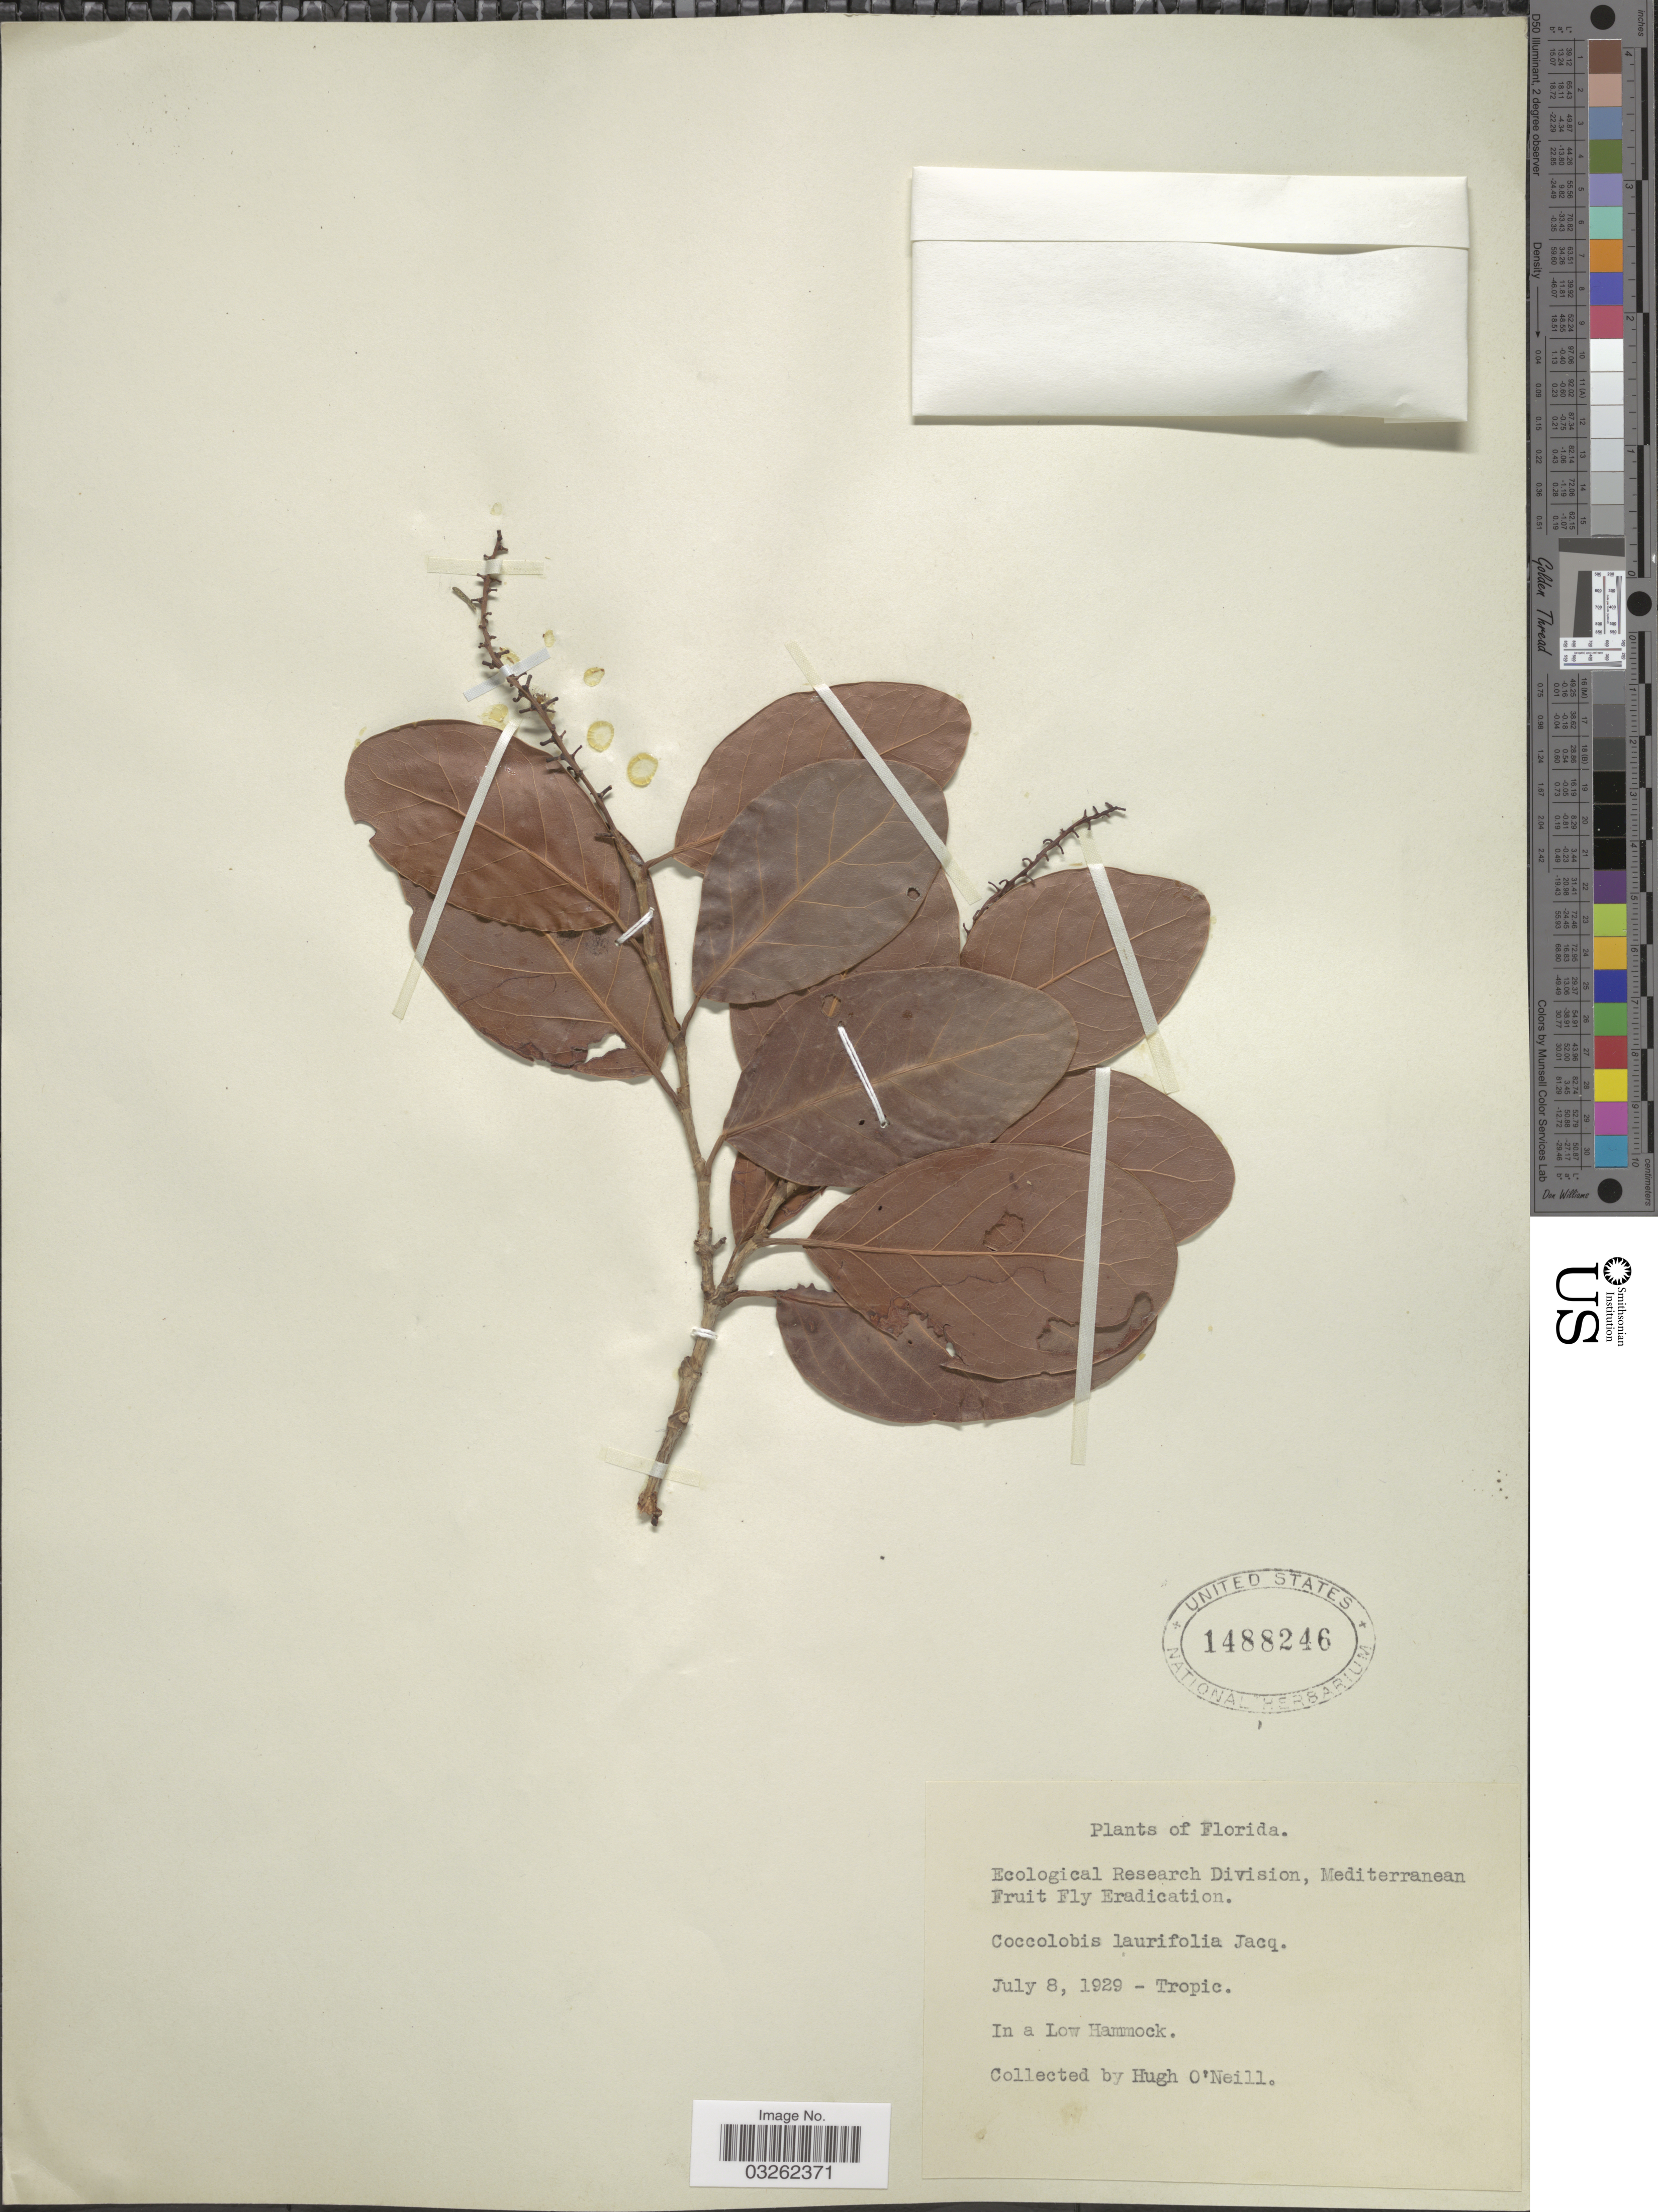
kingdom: Plantae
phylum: Tracheophyta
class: Magnoliopsida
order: Caryophyllales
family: Polygonaceae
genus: Coccoloba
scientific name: Coccoloba floridana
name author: Meisn. in DC.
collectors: H. O'Neill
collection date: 1929-07-08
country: United States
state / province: Florida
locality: Tropic. In a Low Hammock.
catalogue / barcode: US 1488246